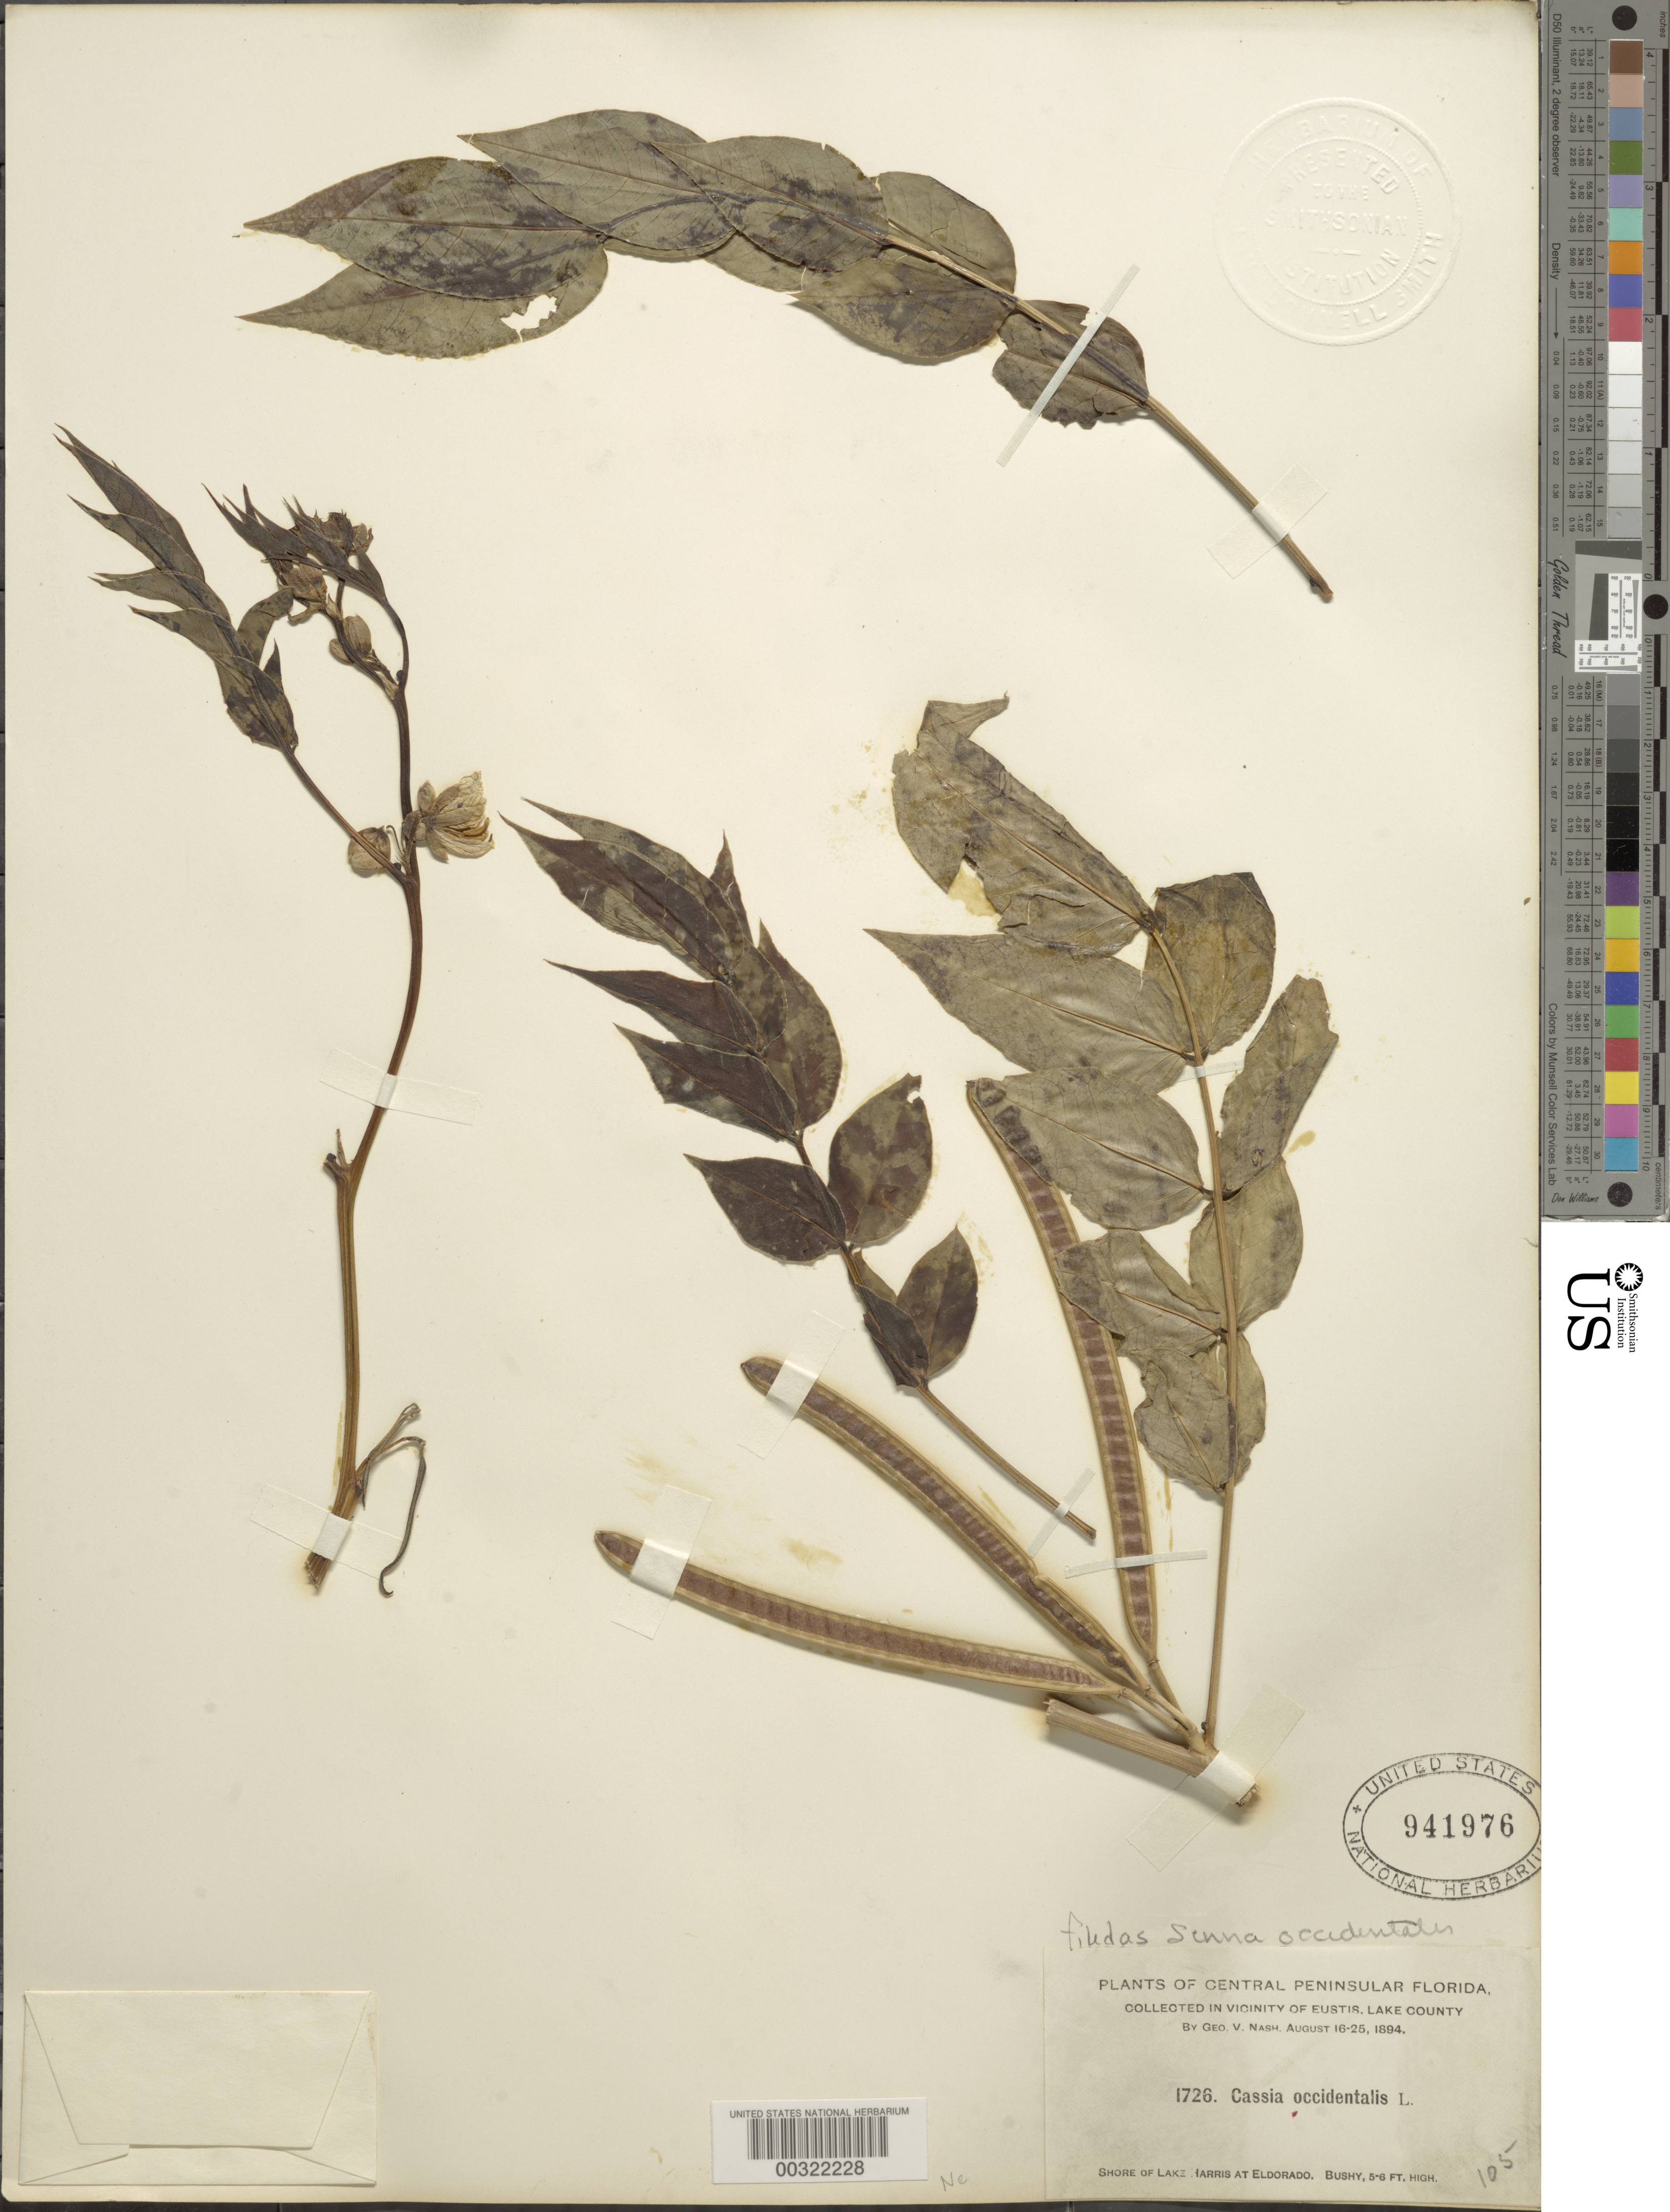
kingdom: Plantae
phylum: Tracheophyta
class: Magnoliopsida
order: Fabales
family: Fabaceae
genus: Senna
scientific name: Senna occidentalis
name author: (L.) Link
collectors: G. V. Nash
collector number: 1726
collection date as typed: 15 Aug 1894 to 25 Aug 1894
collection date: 1894-08-15/1894-08-25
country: United States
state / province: Florida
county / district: Lake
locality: Lake harris at eldorado; vicinity of eustis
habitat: Shore of lake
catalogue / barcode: US 941976